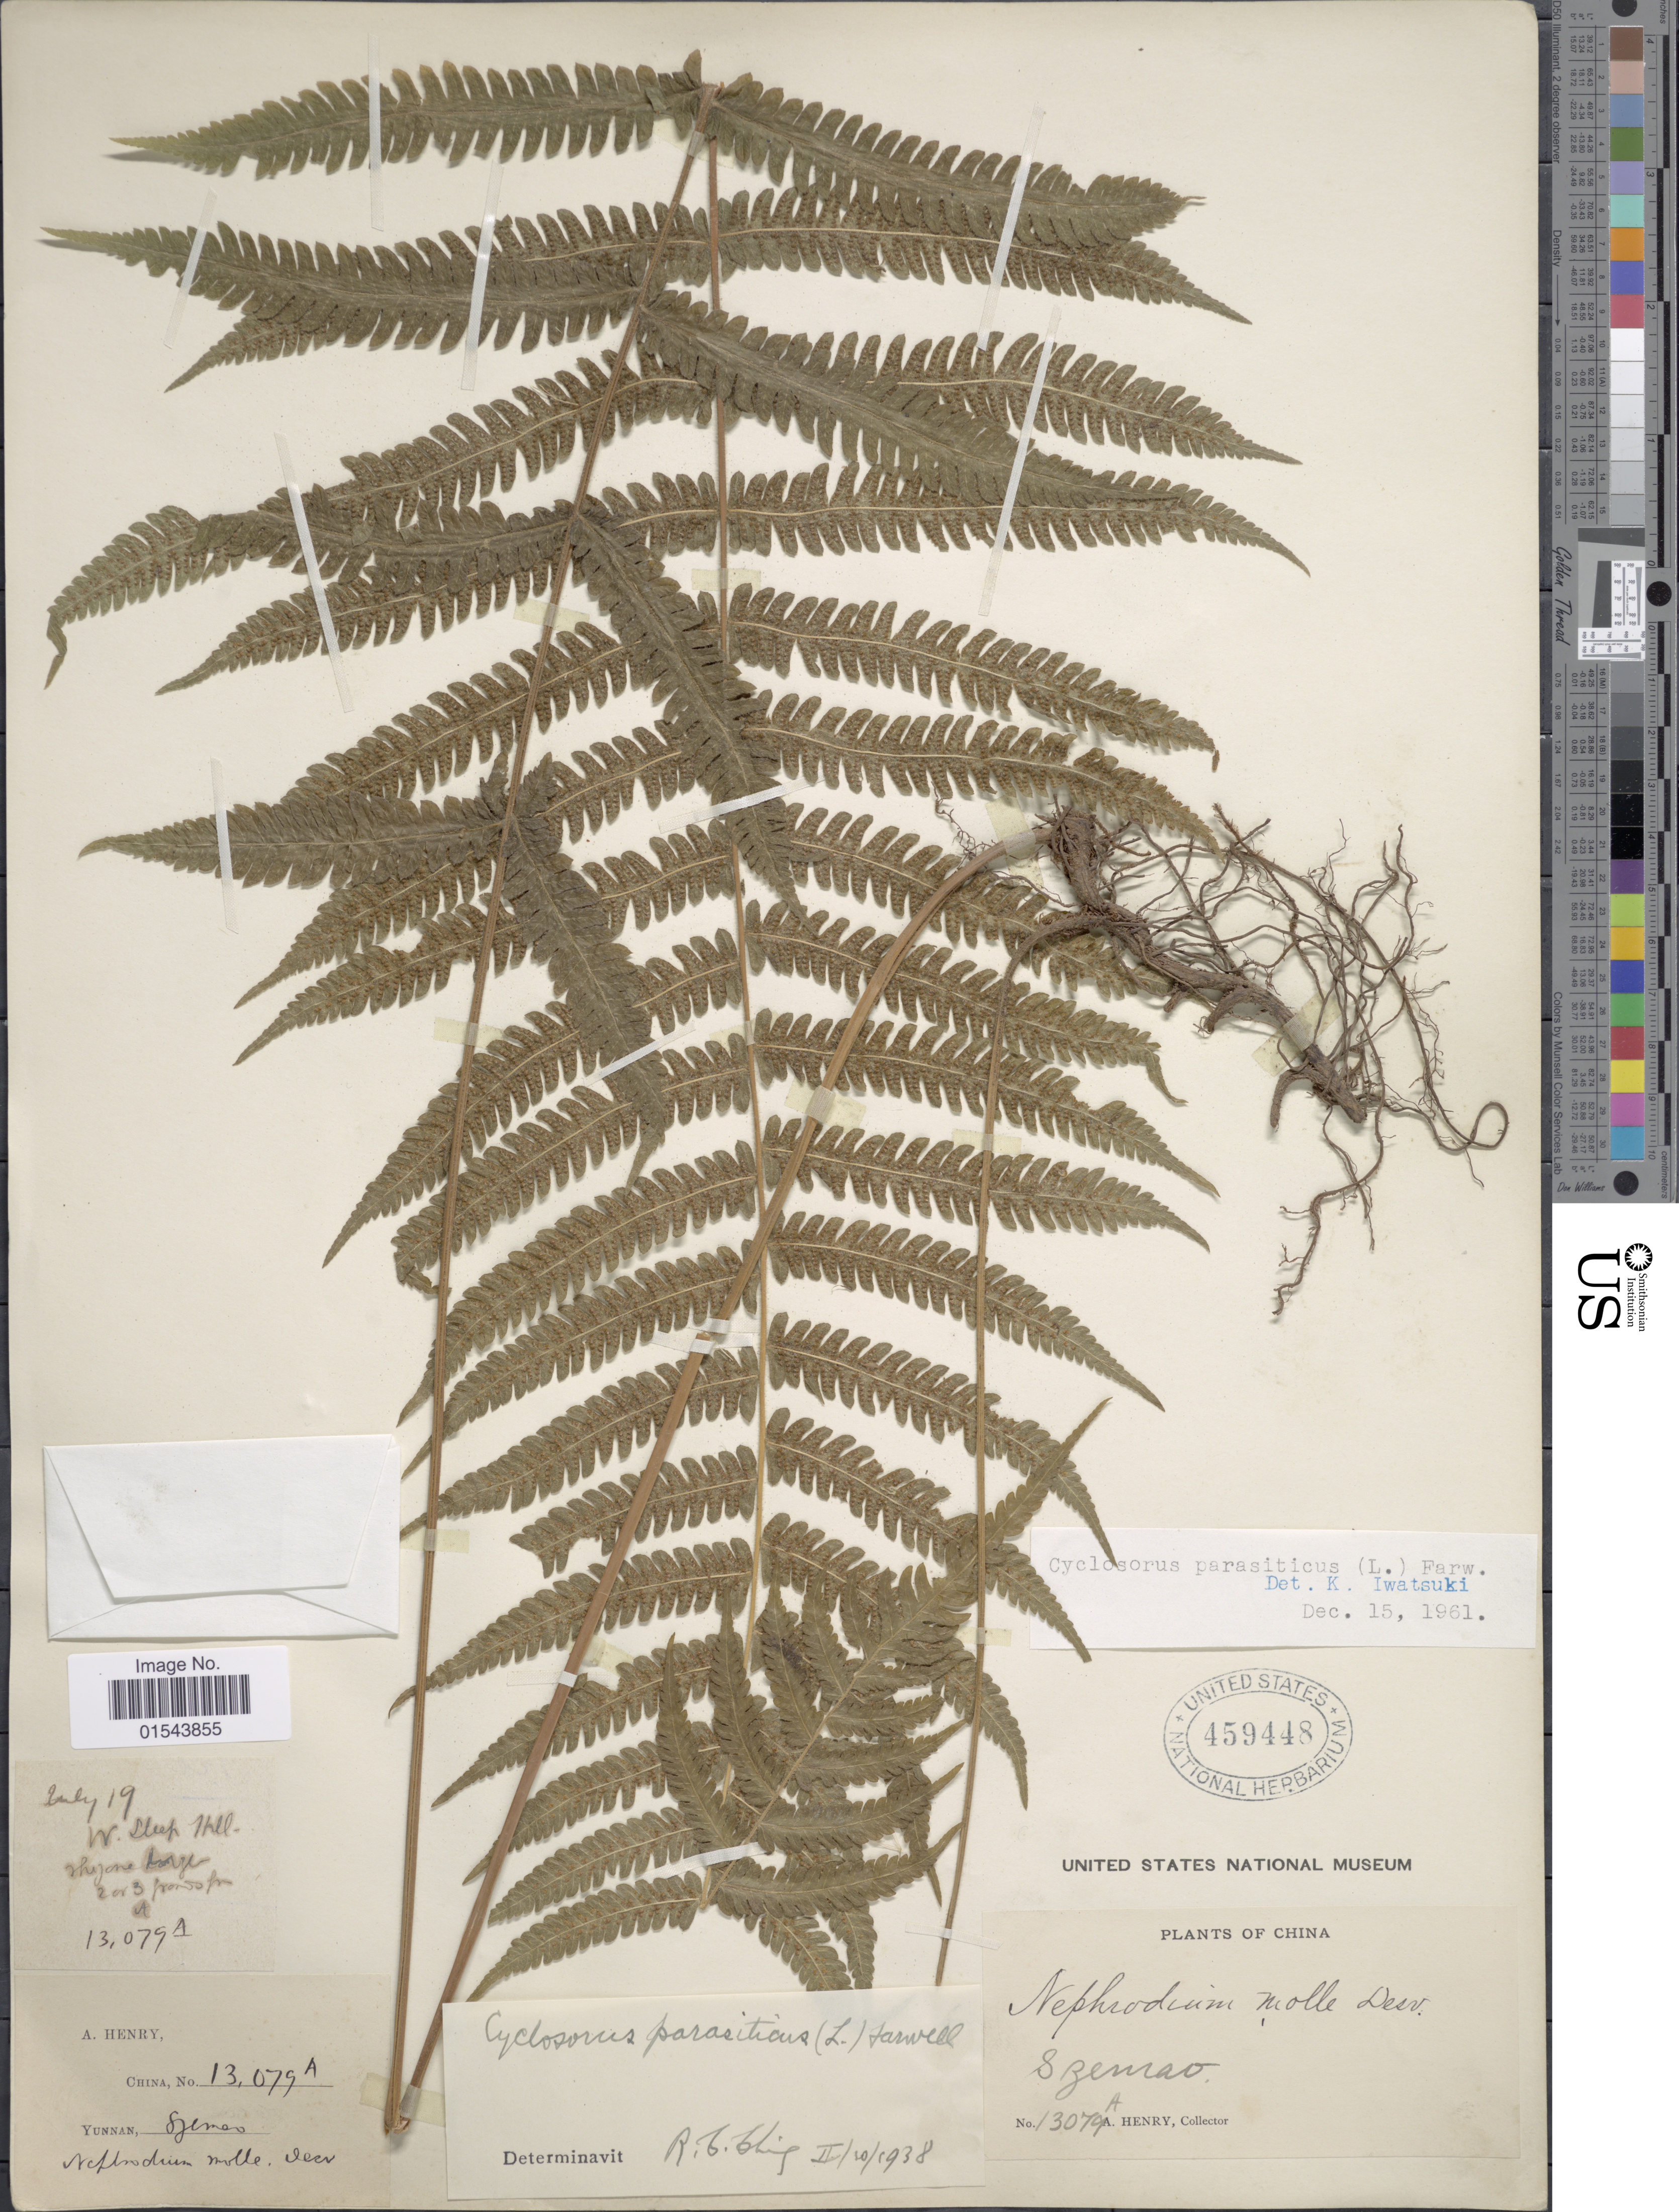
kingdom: Plantae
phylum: Tracheophyta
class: Polypodiopsida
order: Polypodiales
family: Thelypteridaceae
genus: Christella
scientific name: Christella parasitica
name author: (L.) H. Lév.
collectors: A. Henry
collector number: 13079 A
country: China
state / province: Yunnan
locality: Szemao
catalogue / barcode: US 459448